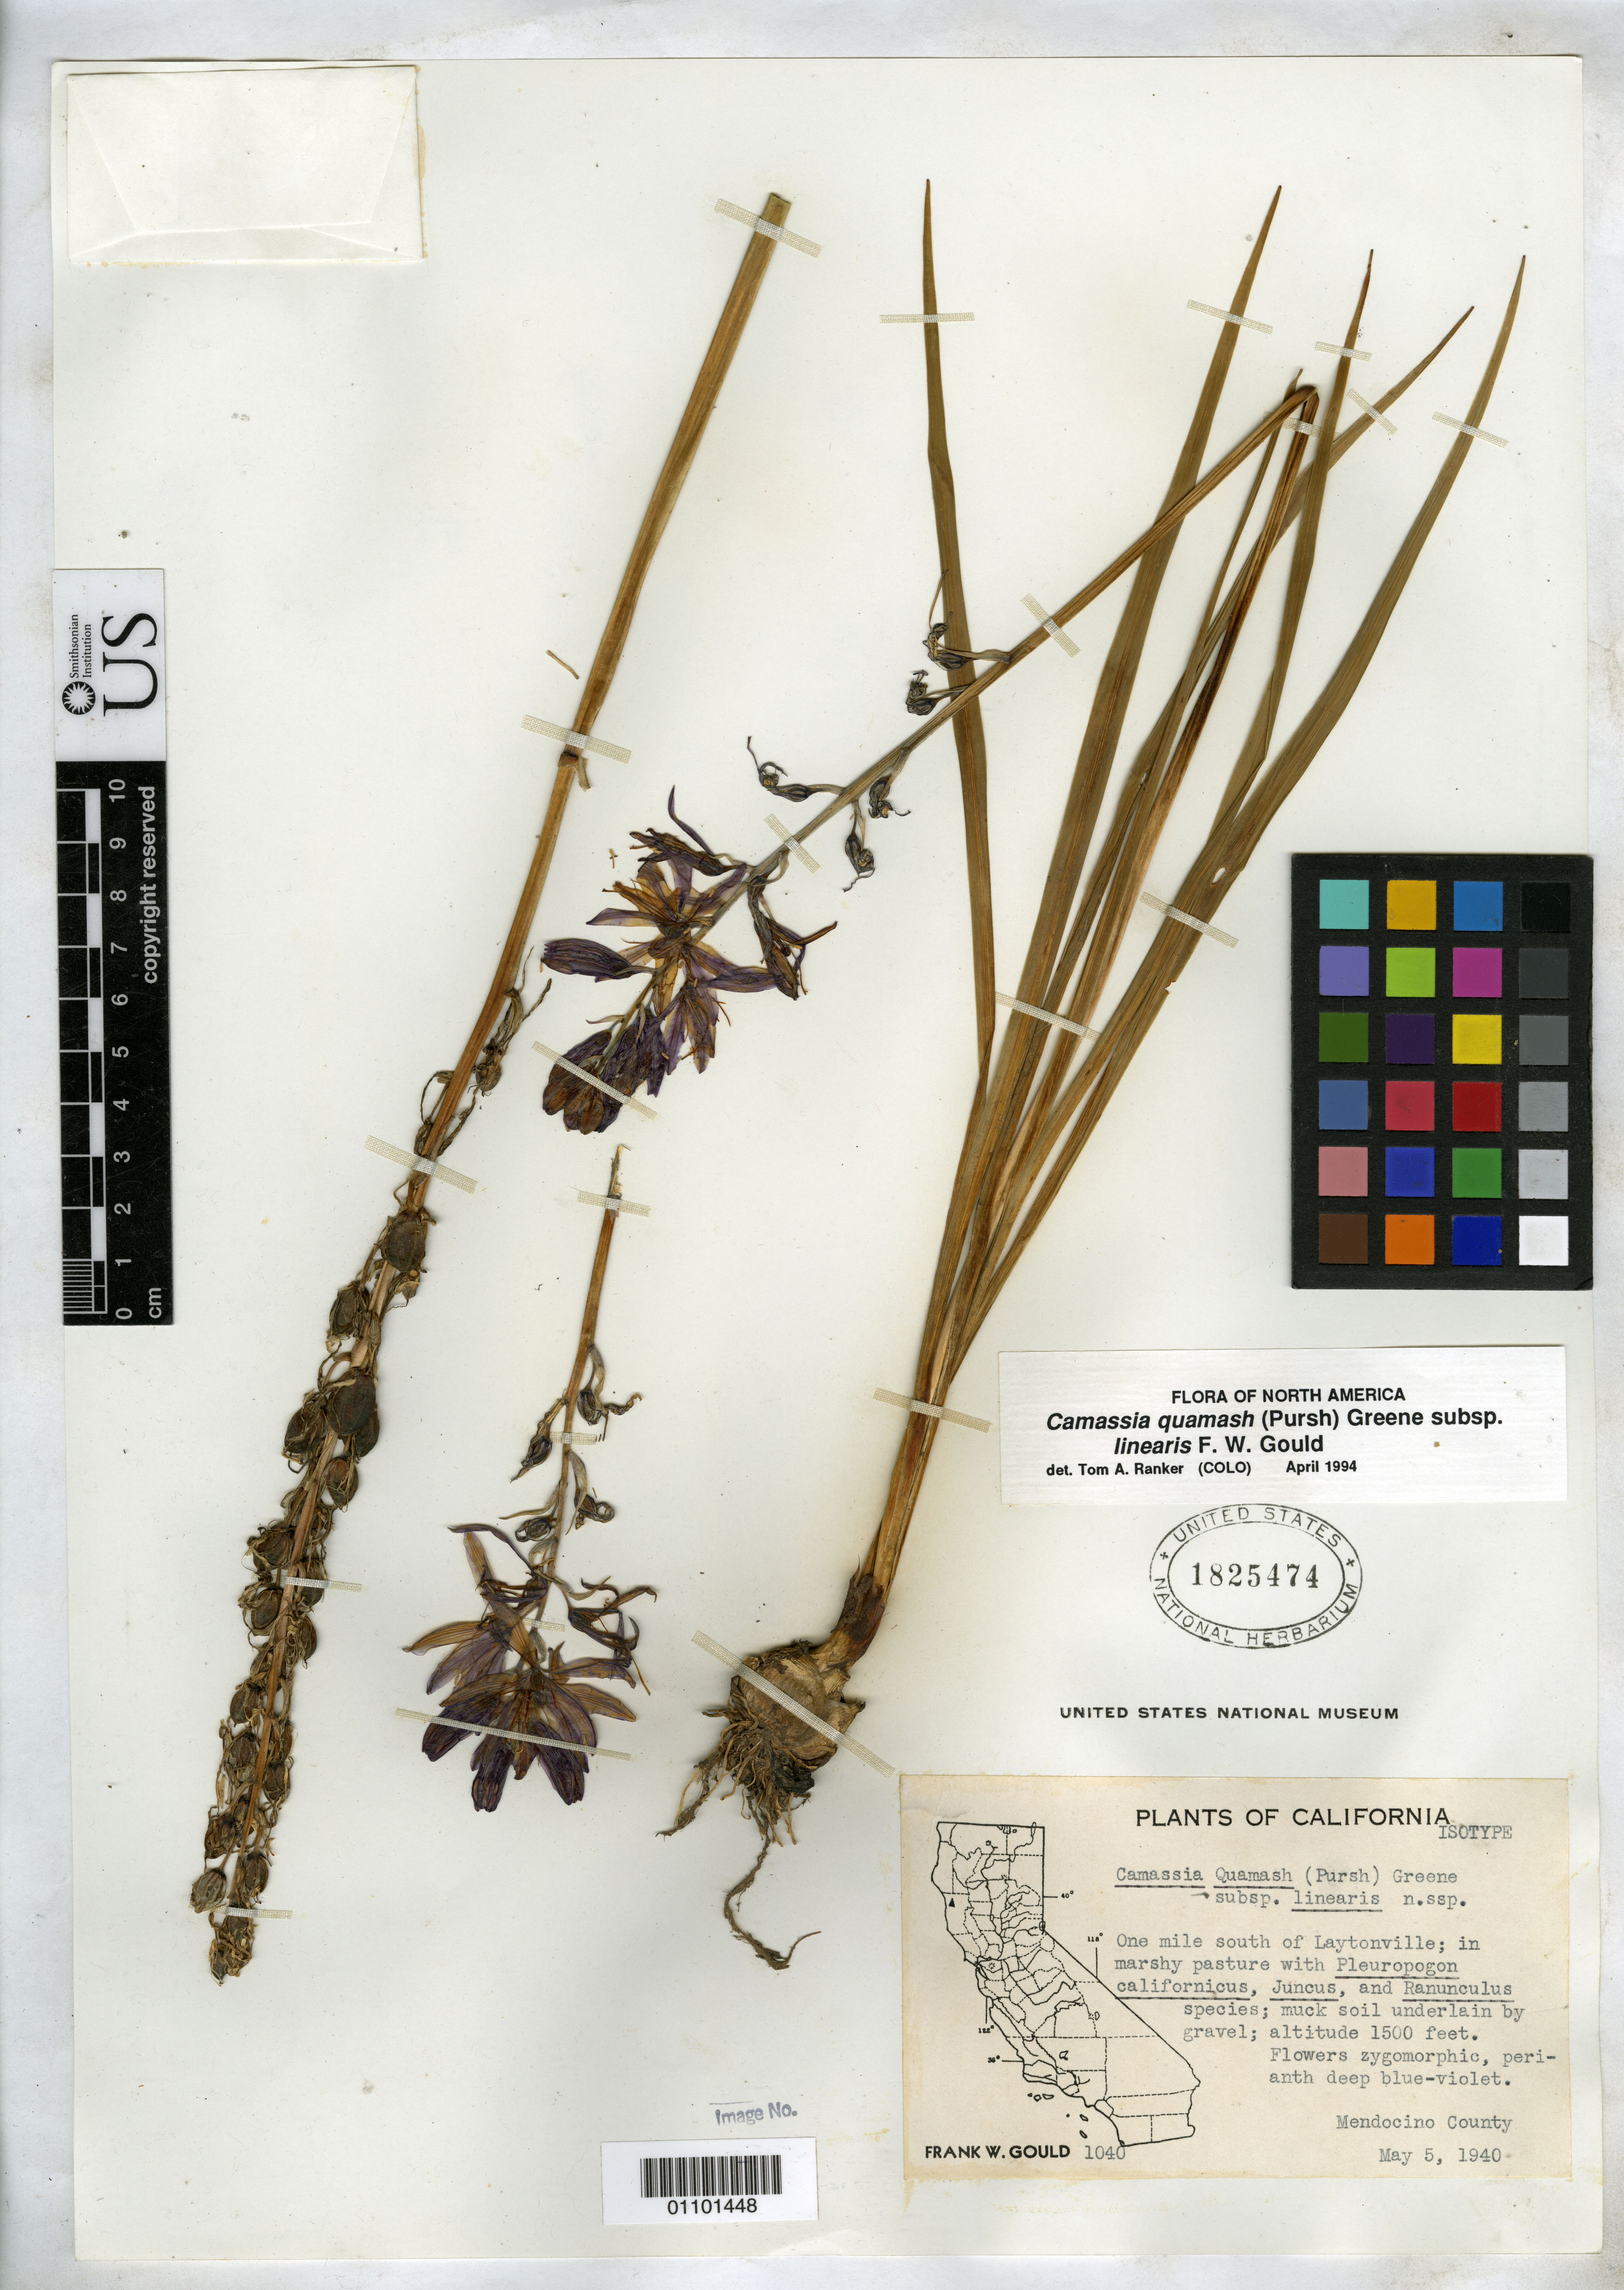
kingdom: Plantae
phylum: Tracheophyta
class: Liliopsida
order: Asparagales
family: Asparagaceae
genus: Camassia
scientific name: Camassia quamash subsp. linearis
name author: Gould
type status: Isotype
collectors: F. W. Gould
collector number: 1040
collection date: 1940-05-05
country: United States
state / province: California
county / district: Mendocino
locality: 1 miles south of Laytonville.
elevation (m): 457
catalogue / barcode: US 1825474